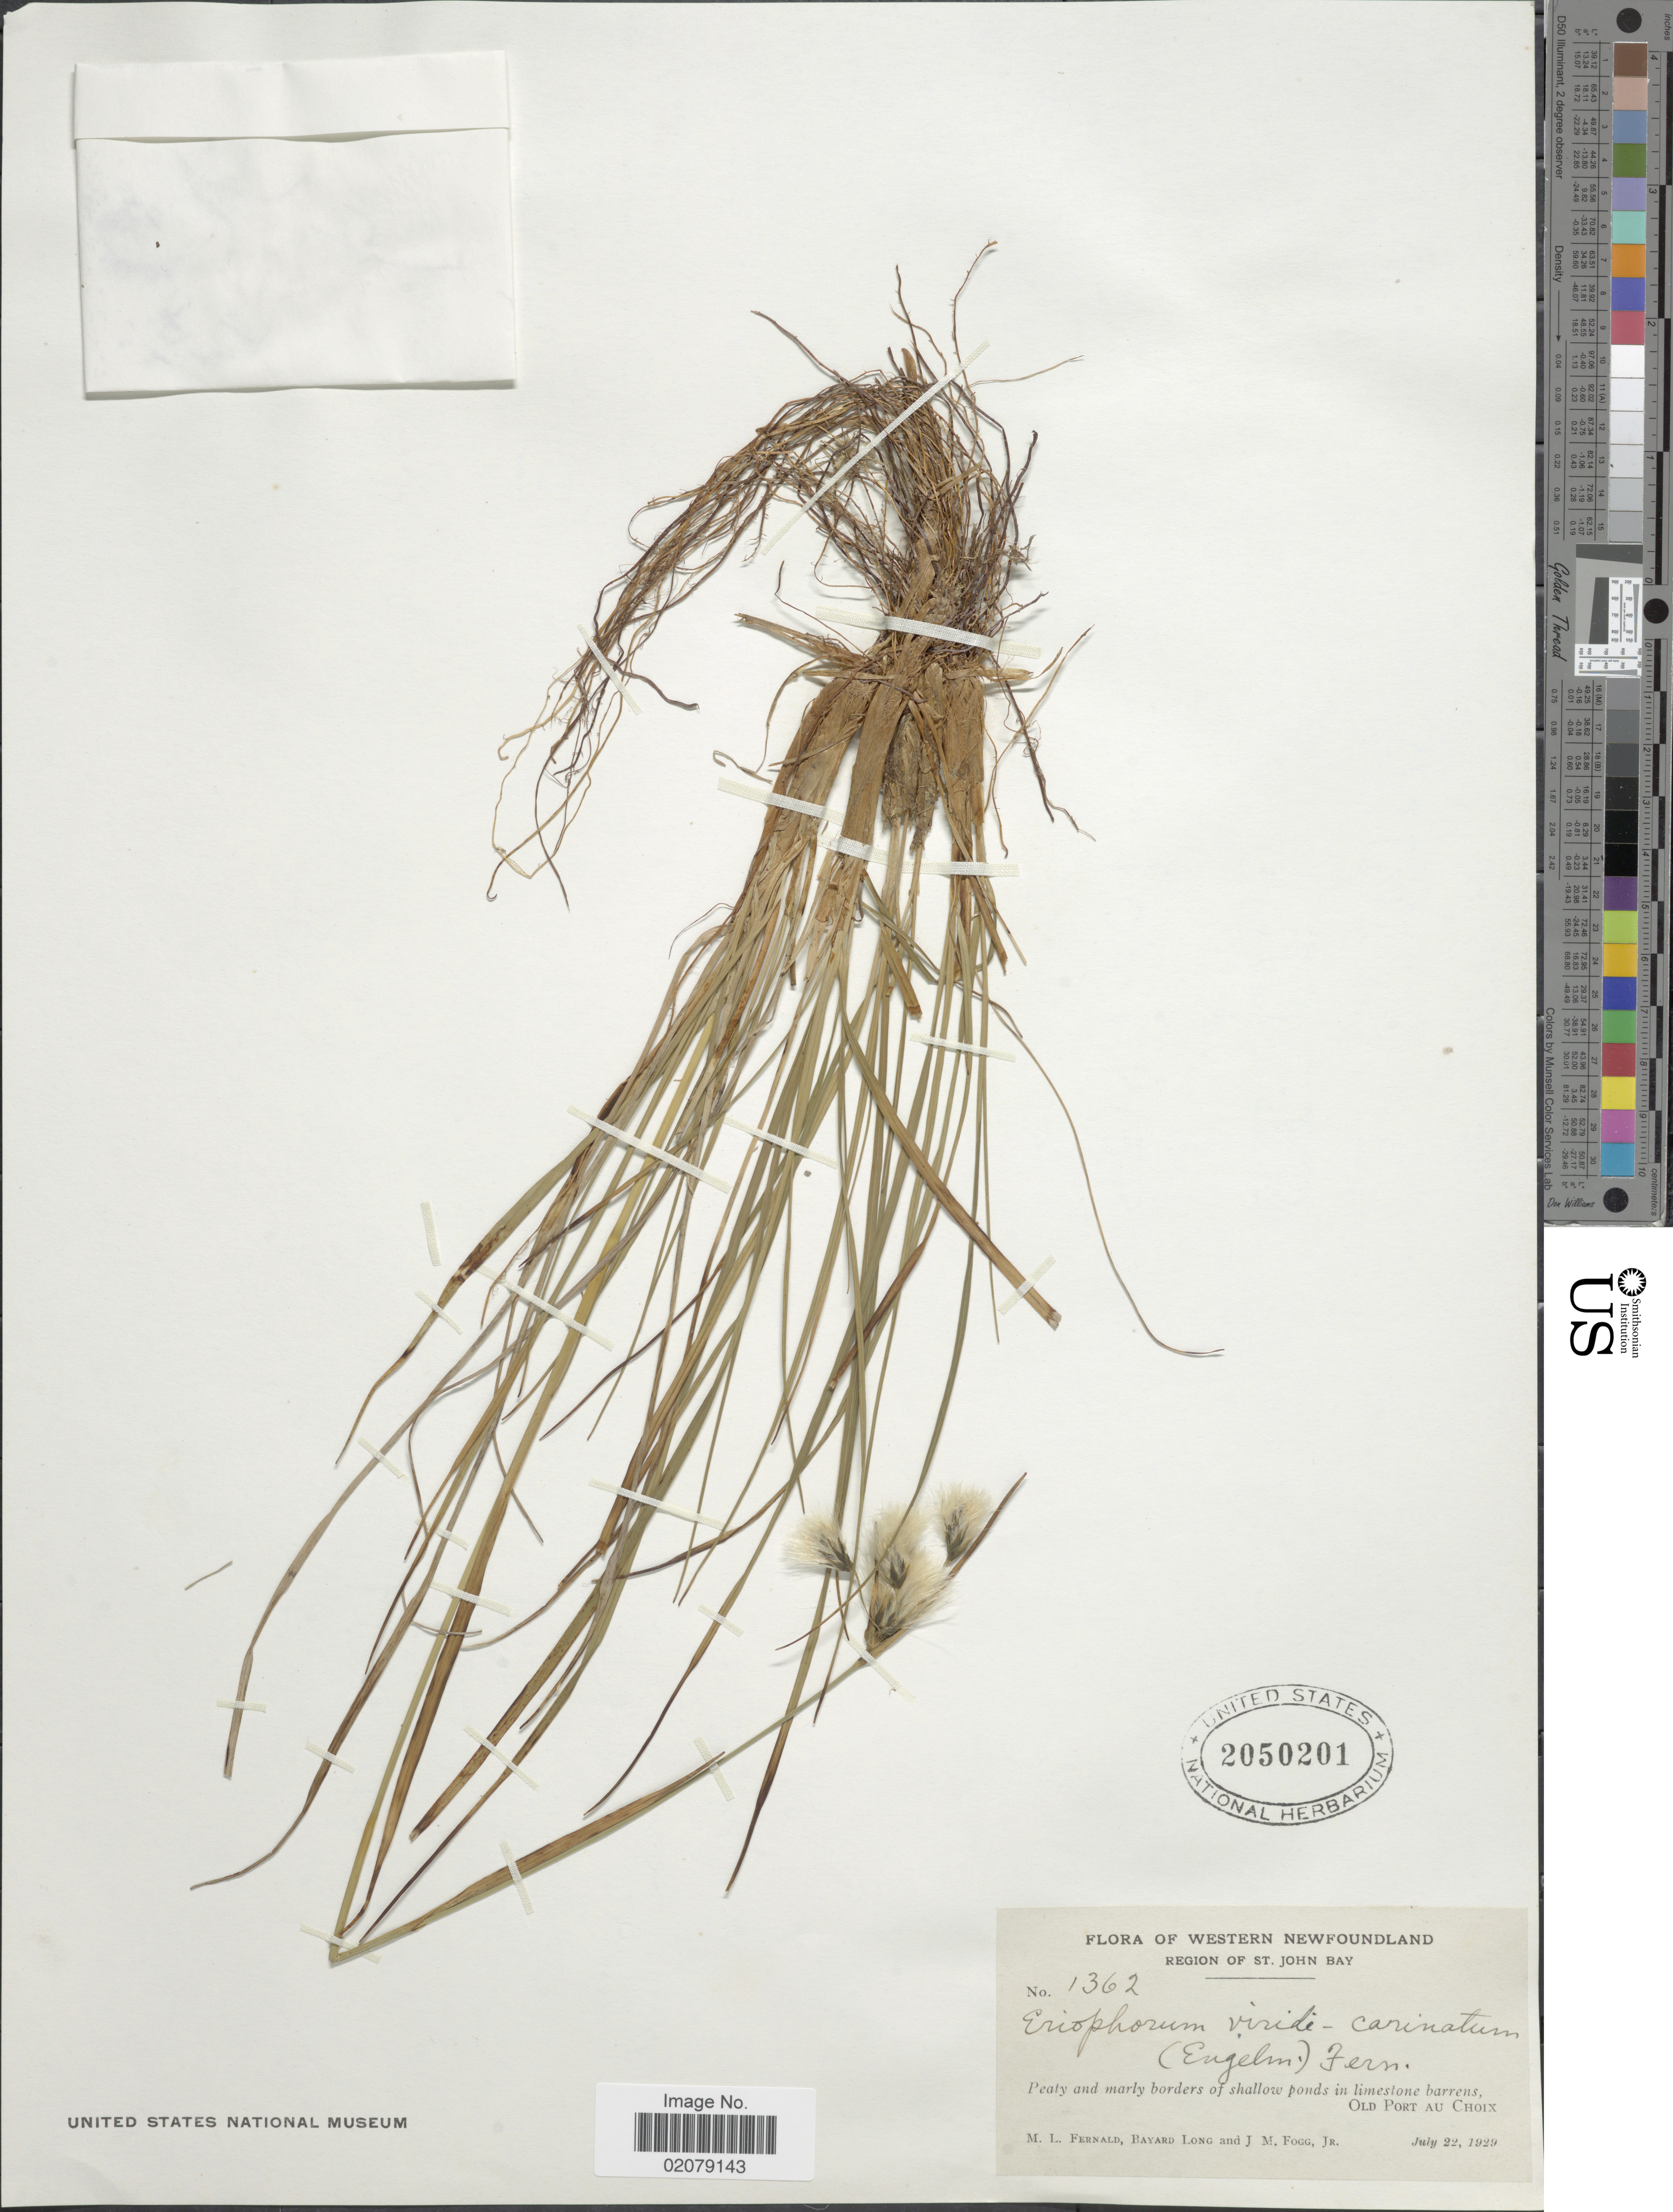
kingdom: Plantae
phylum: Tracheophyta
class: Liliopsida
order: Poales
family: Cyperaceae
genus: Eriophorum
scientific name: Eriophorum viridicarinatum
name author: (Englem.) Fernald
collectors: M. L. Fernald, B. Long & J. Fogg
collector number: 1362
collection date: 1929-07-22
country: Canada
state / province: Newfoundland and Labrador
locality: Western Newfoundland, Region of St. John Bay, Old Port au Choix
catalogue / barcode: US 2050201